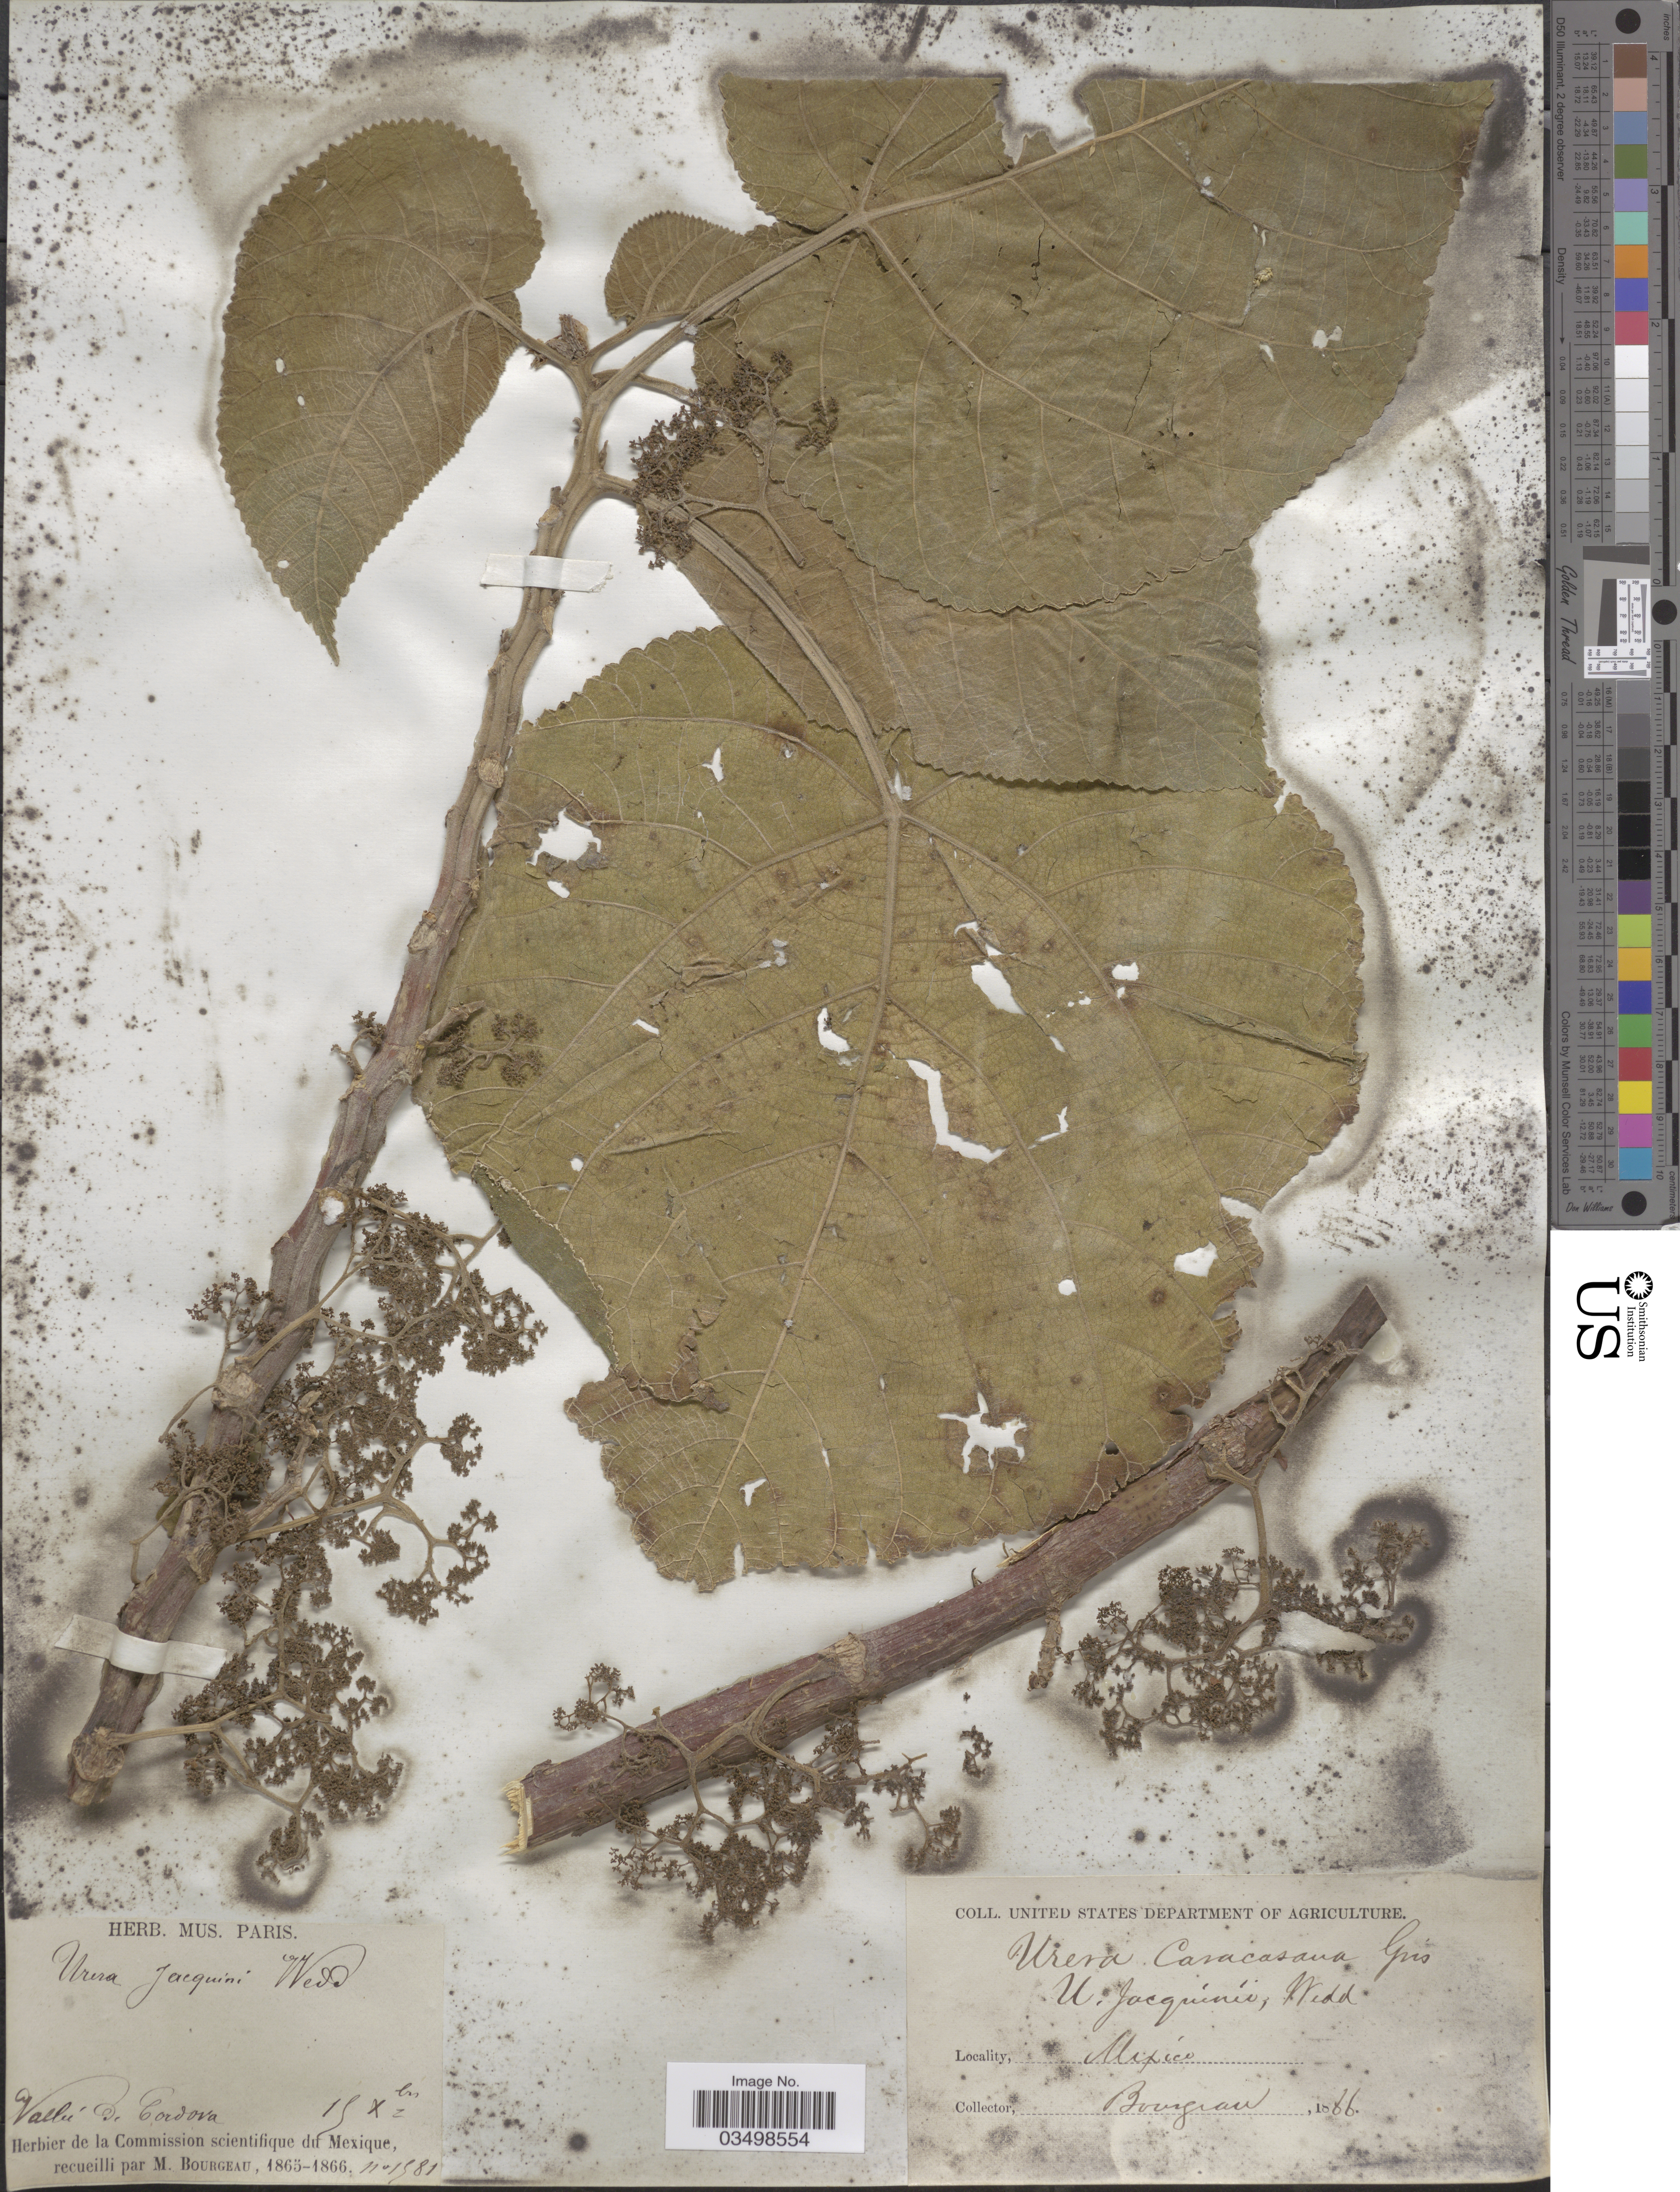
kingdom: Plantae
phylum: Tracheophyta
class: Magnoliopsida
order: Rosales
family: Urticaceae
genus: Urera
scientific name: Urera caracasana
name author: (Jacq.) Gaudich. ex Griseb.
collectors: M. Bourgeau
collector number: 1581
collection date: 1866-10-15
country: Mexico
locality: Valleé de Cordova.